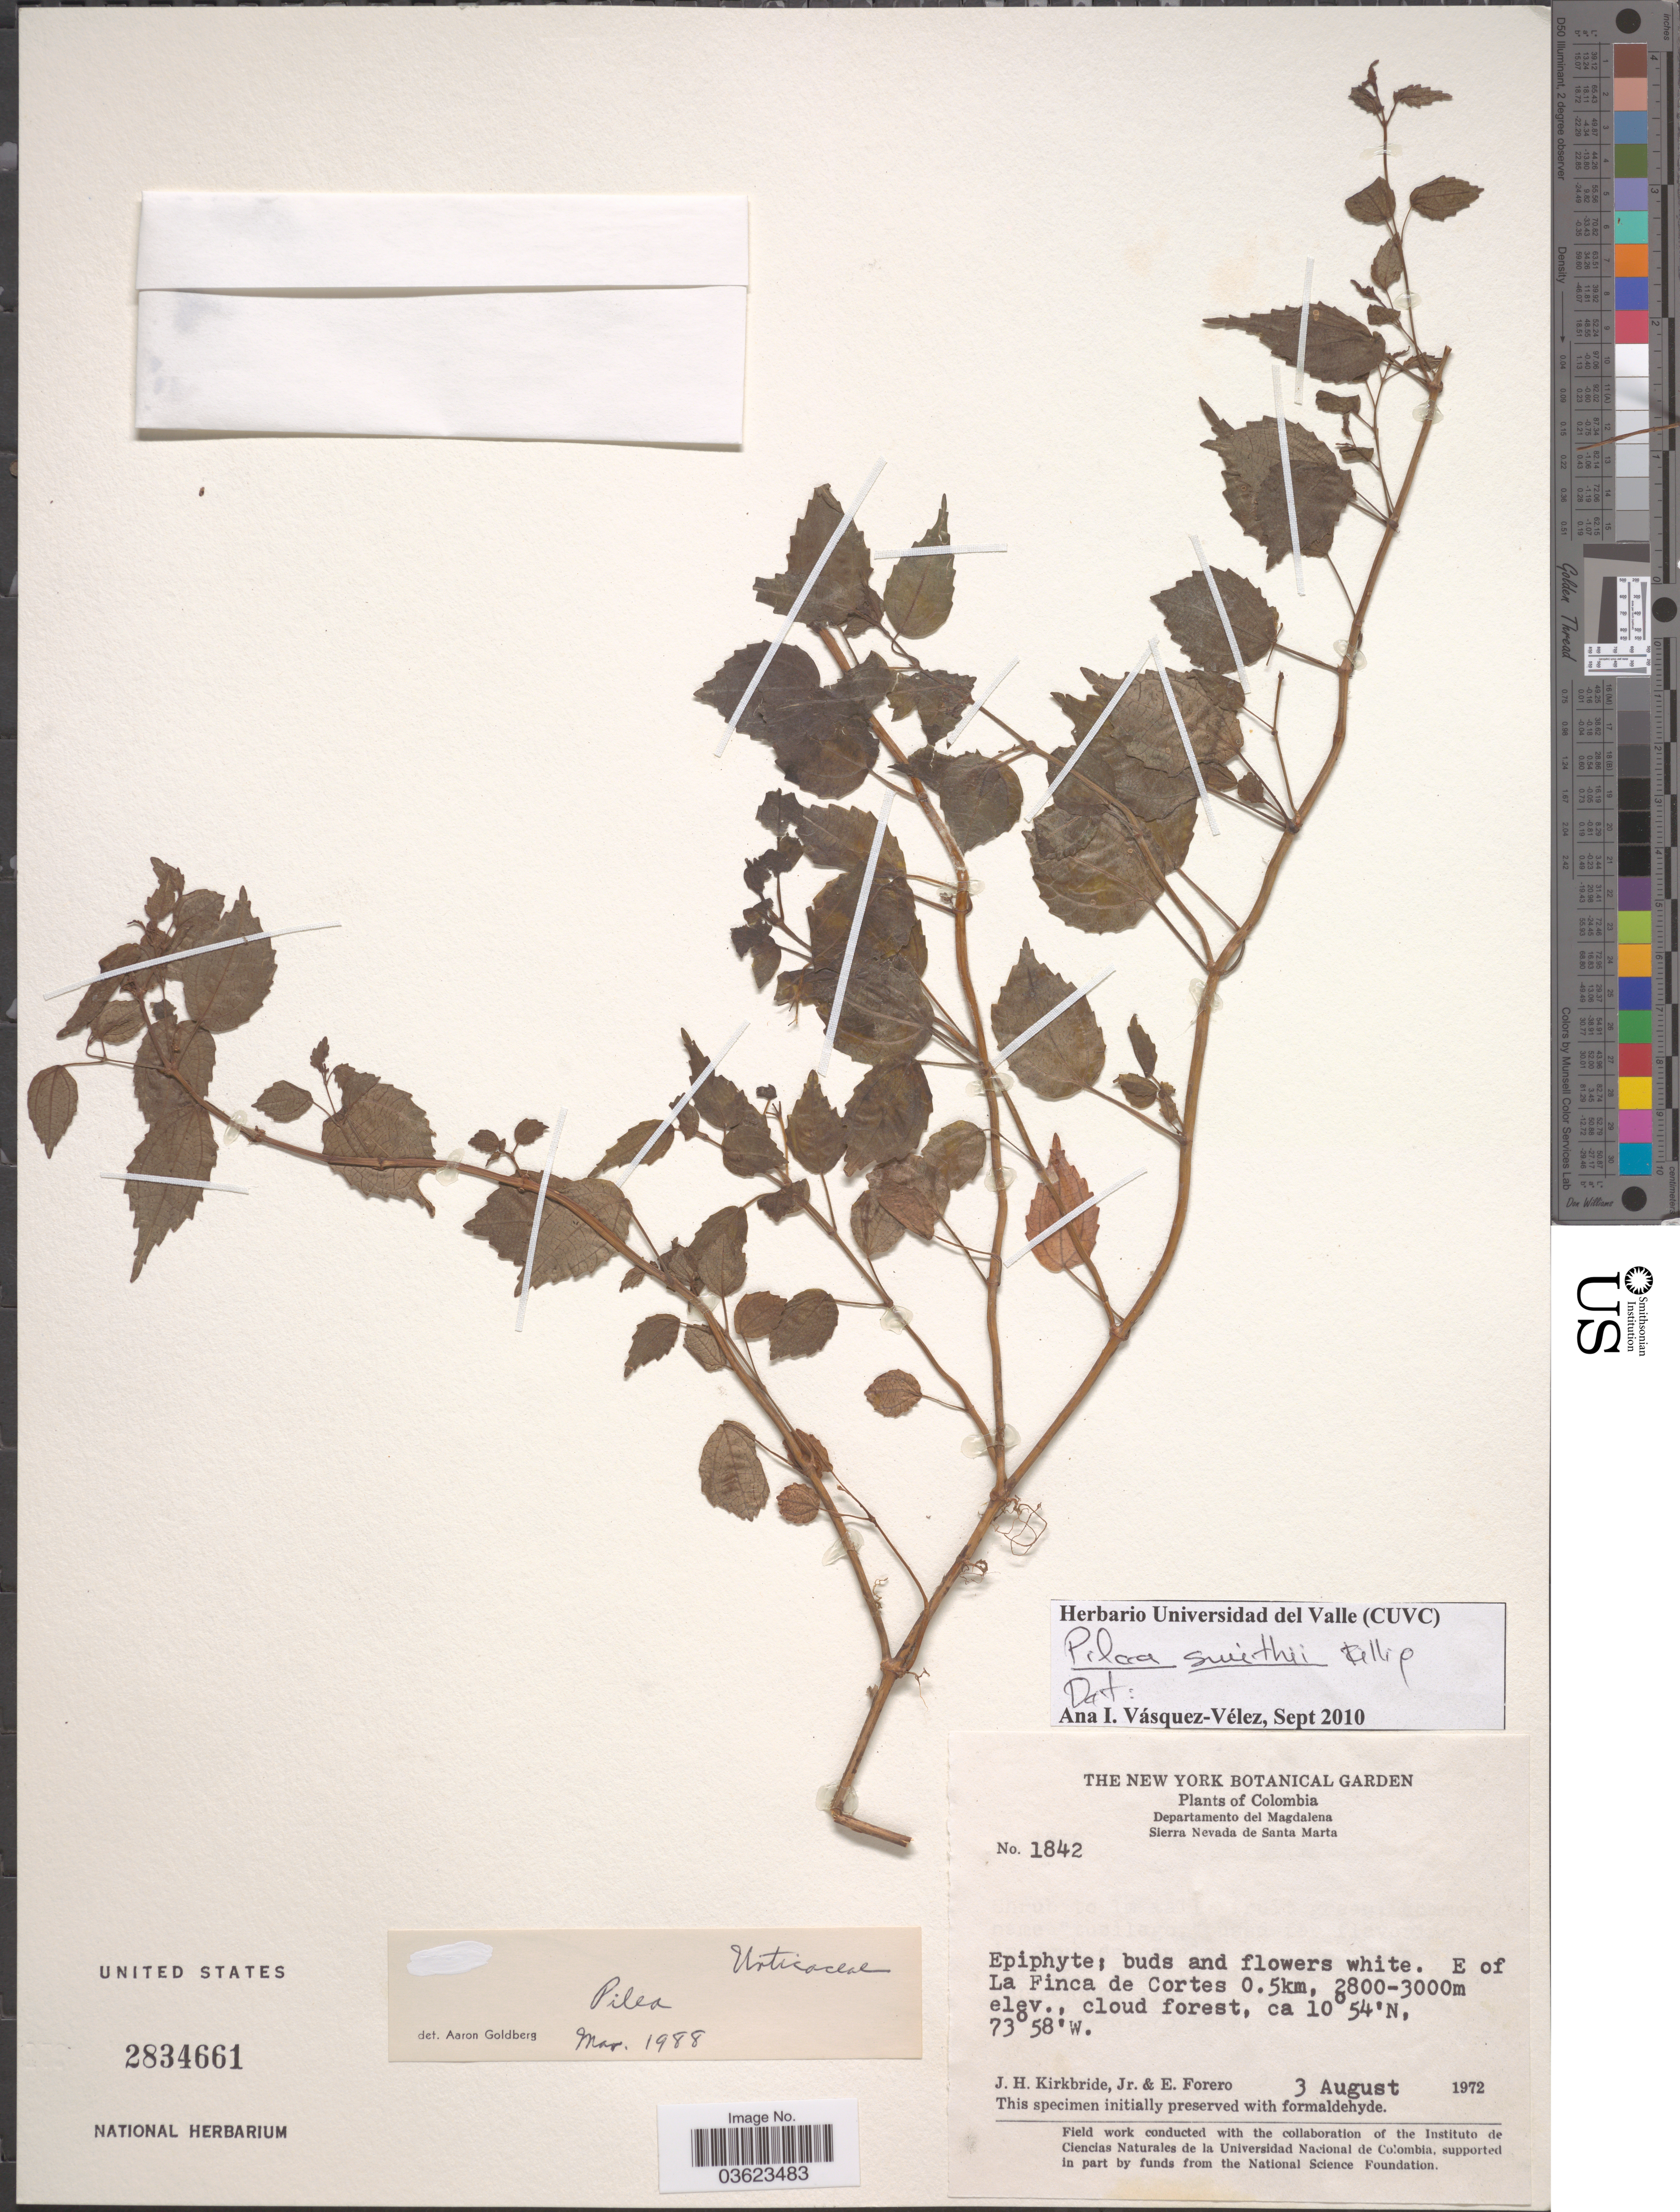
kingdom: Plantae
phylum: Tracheophyta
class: Magnoliopsida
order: Rosales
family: Urticaceae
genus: Pilea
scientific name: Pilea smithii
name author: Killip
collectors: J. H. Kirkbride & E. Forero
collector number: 1842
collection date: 1972-08-03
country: Colombia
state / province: Magdalena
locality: Departamento del Magdalena. Sierra Nevada de Santa Marta. E of La Finca de Cortes 0.5km.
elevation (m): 2800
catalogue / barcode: US 2834661